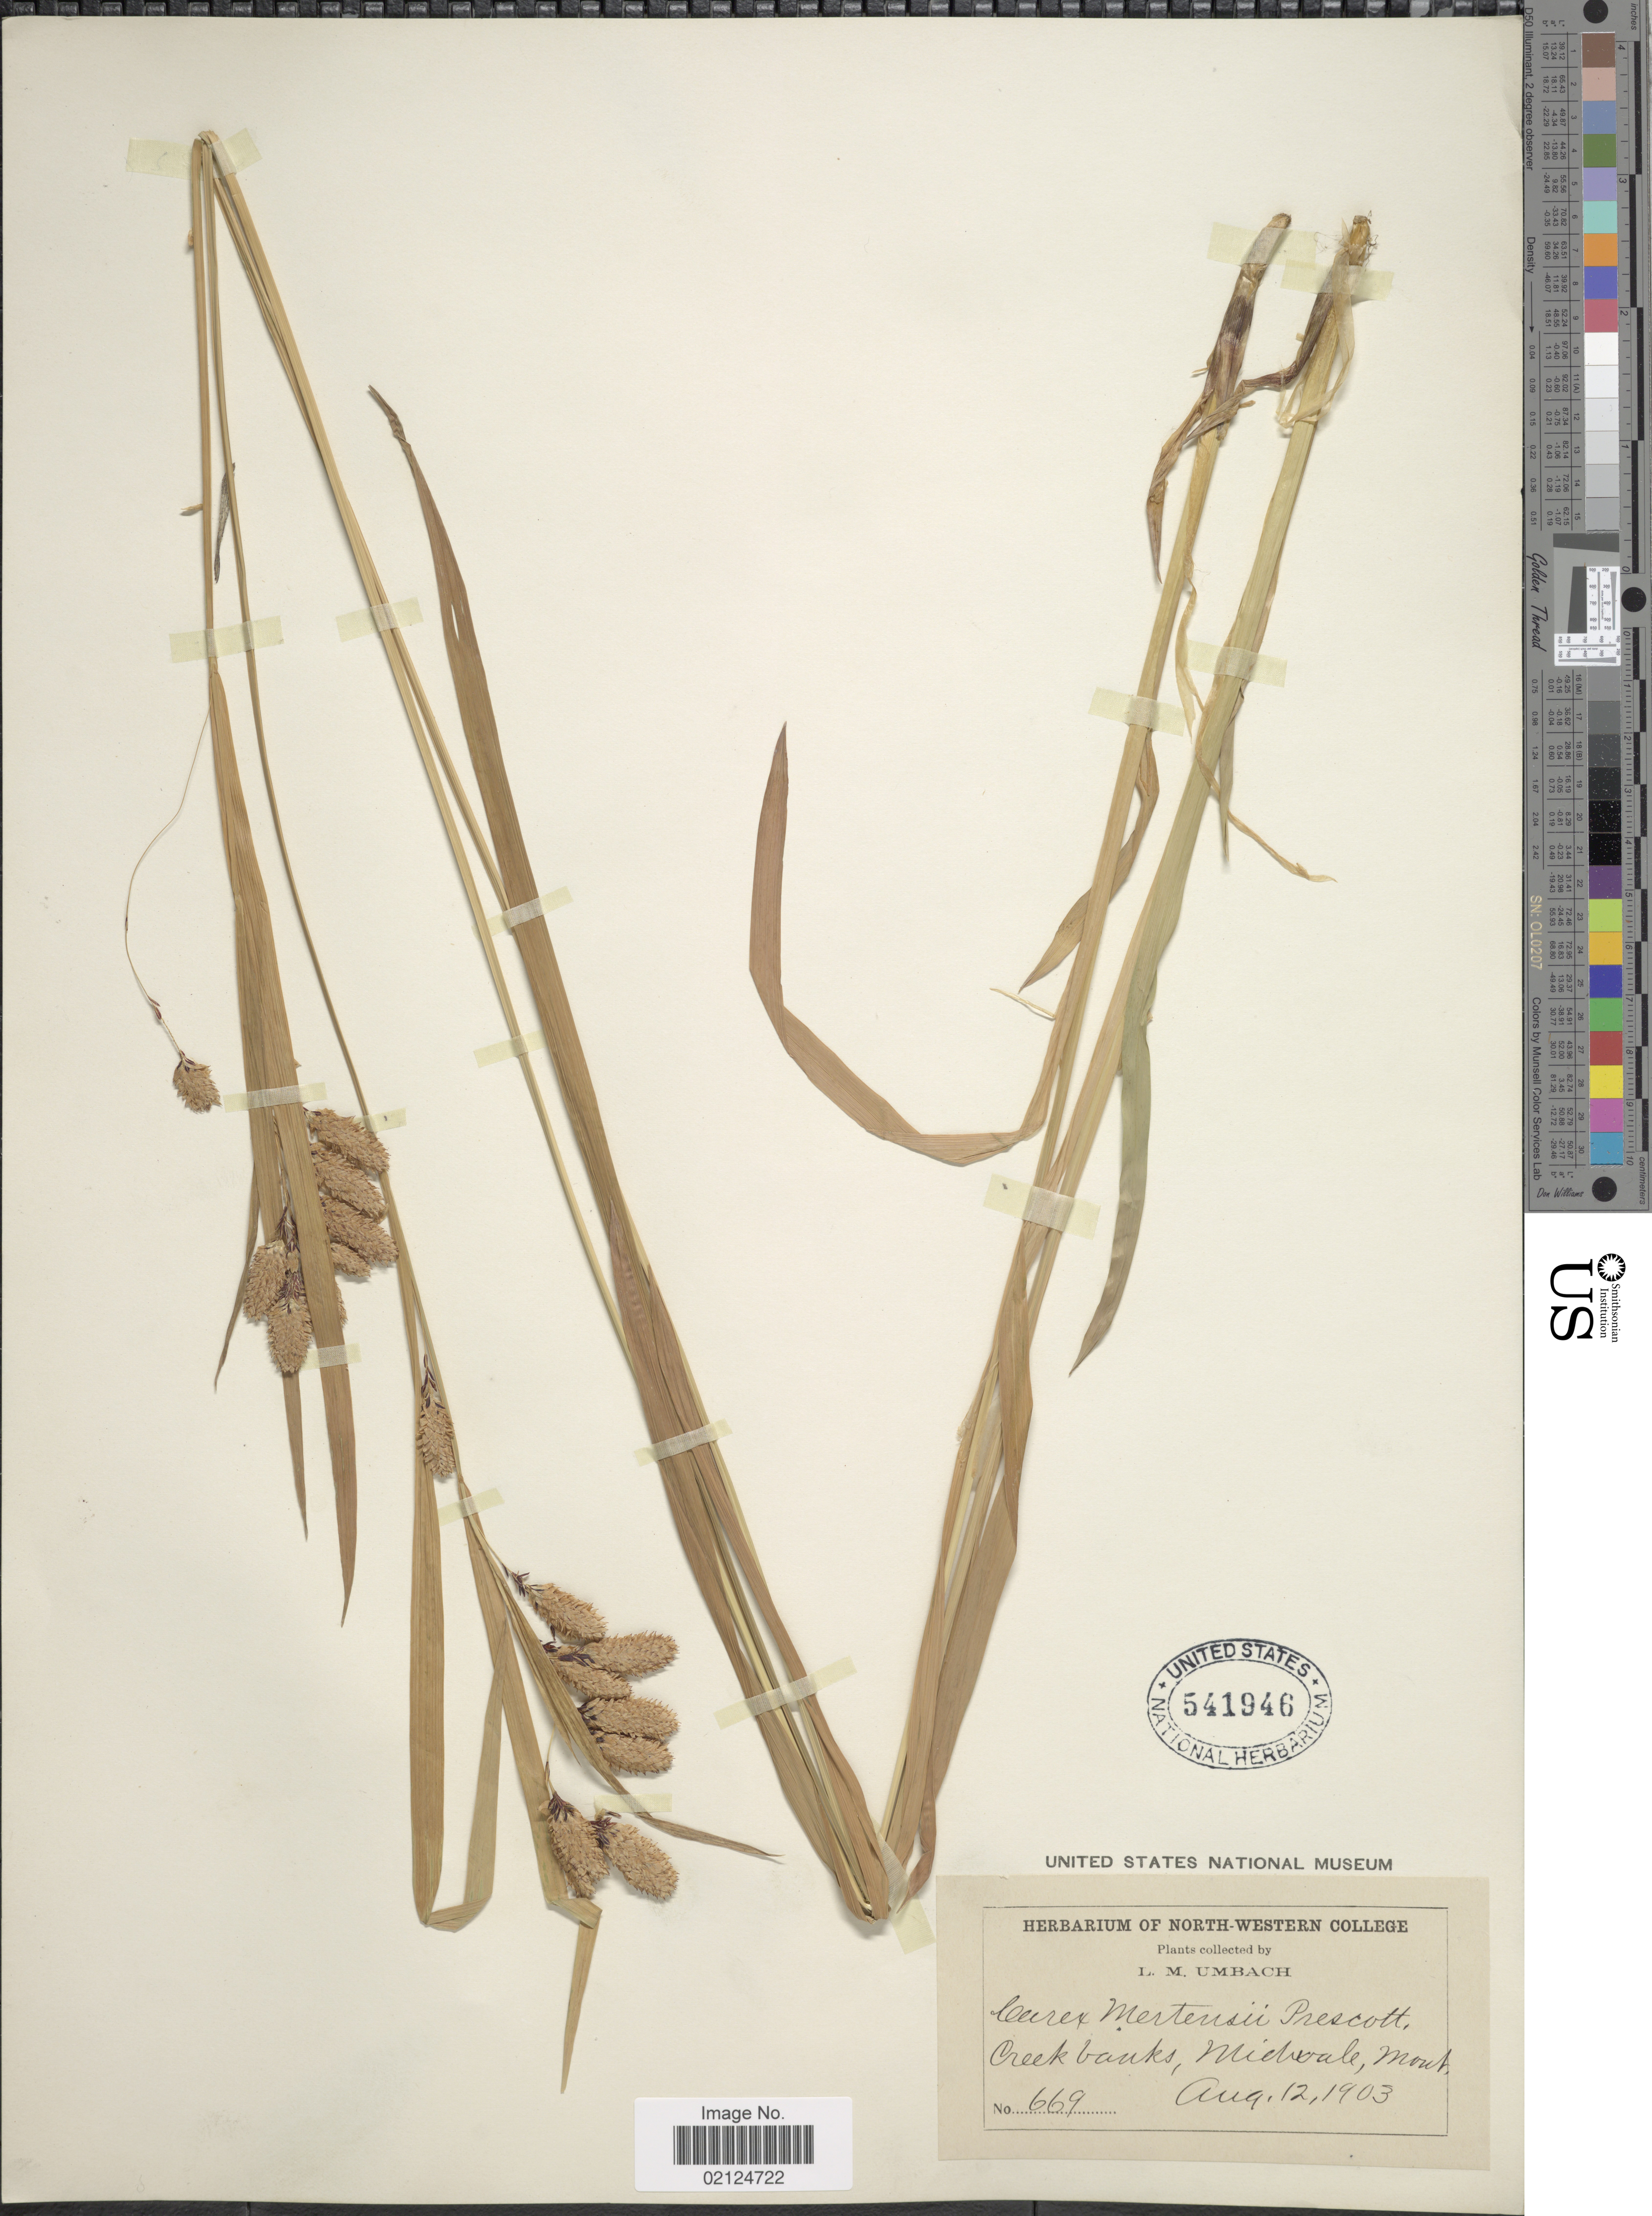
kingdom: Plantae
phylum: Tracheophyta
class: Liliopsida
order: Poales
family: Cyperaceae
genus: Carex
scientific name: Carex mertensii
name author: J.D. Prescott ex Bong.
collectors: L. M. Umbach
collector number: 669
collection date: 1903-08-12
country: United States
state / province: Montana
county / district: Lincoln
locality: Creek banks, Midvale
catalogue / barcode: US 541946